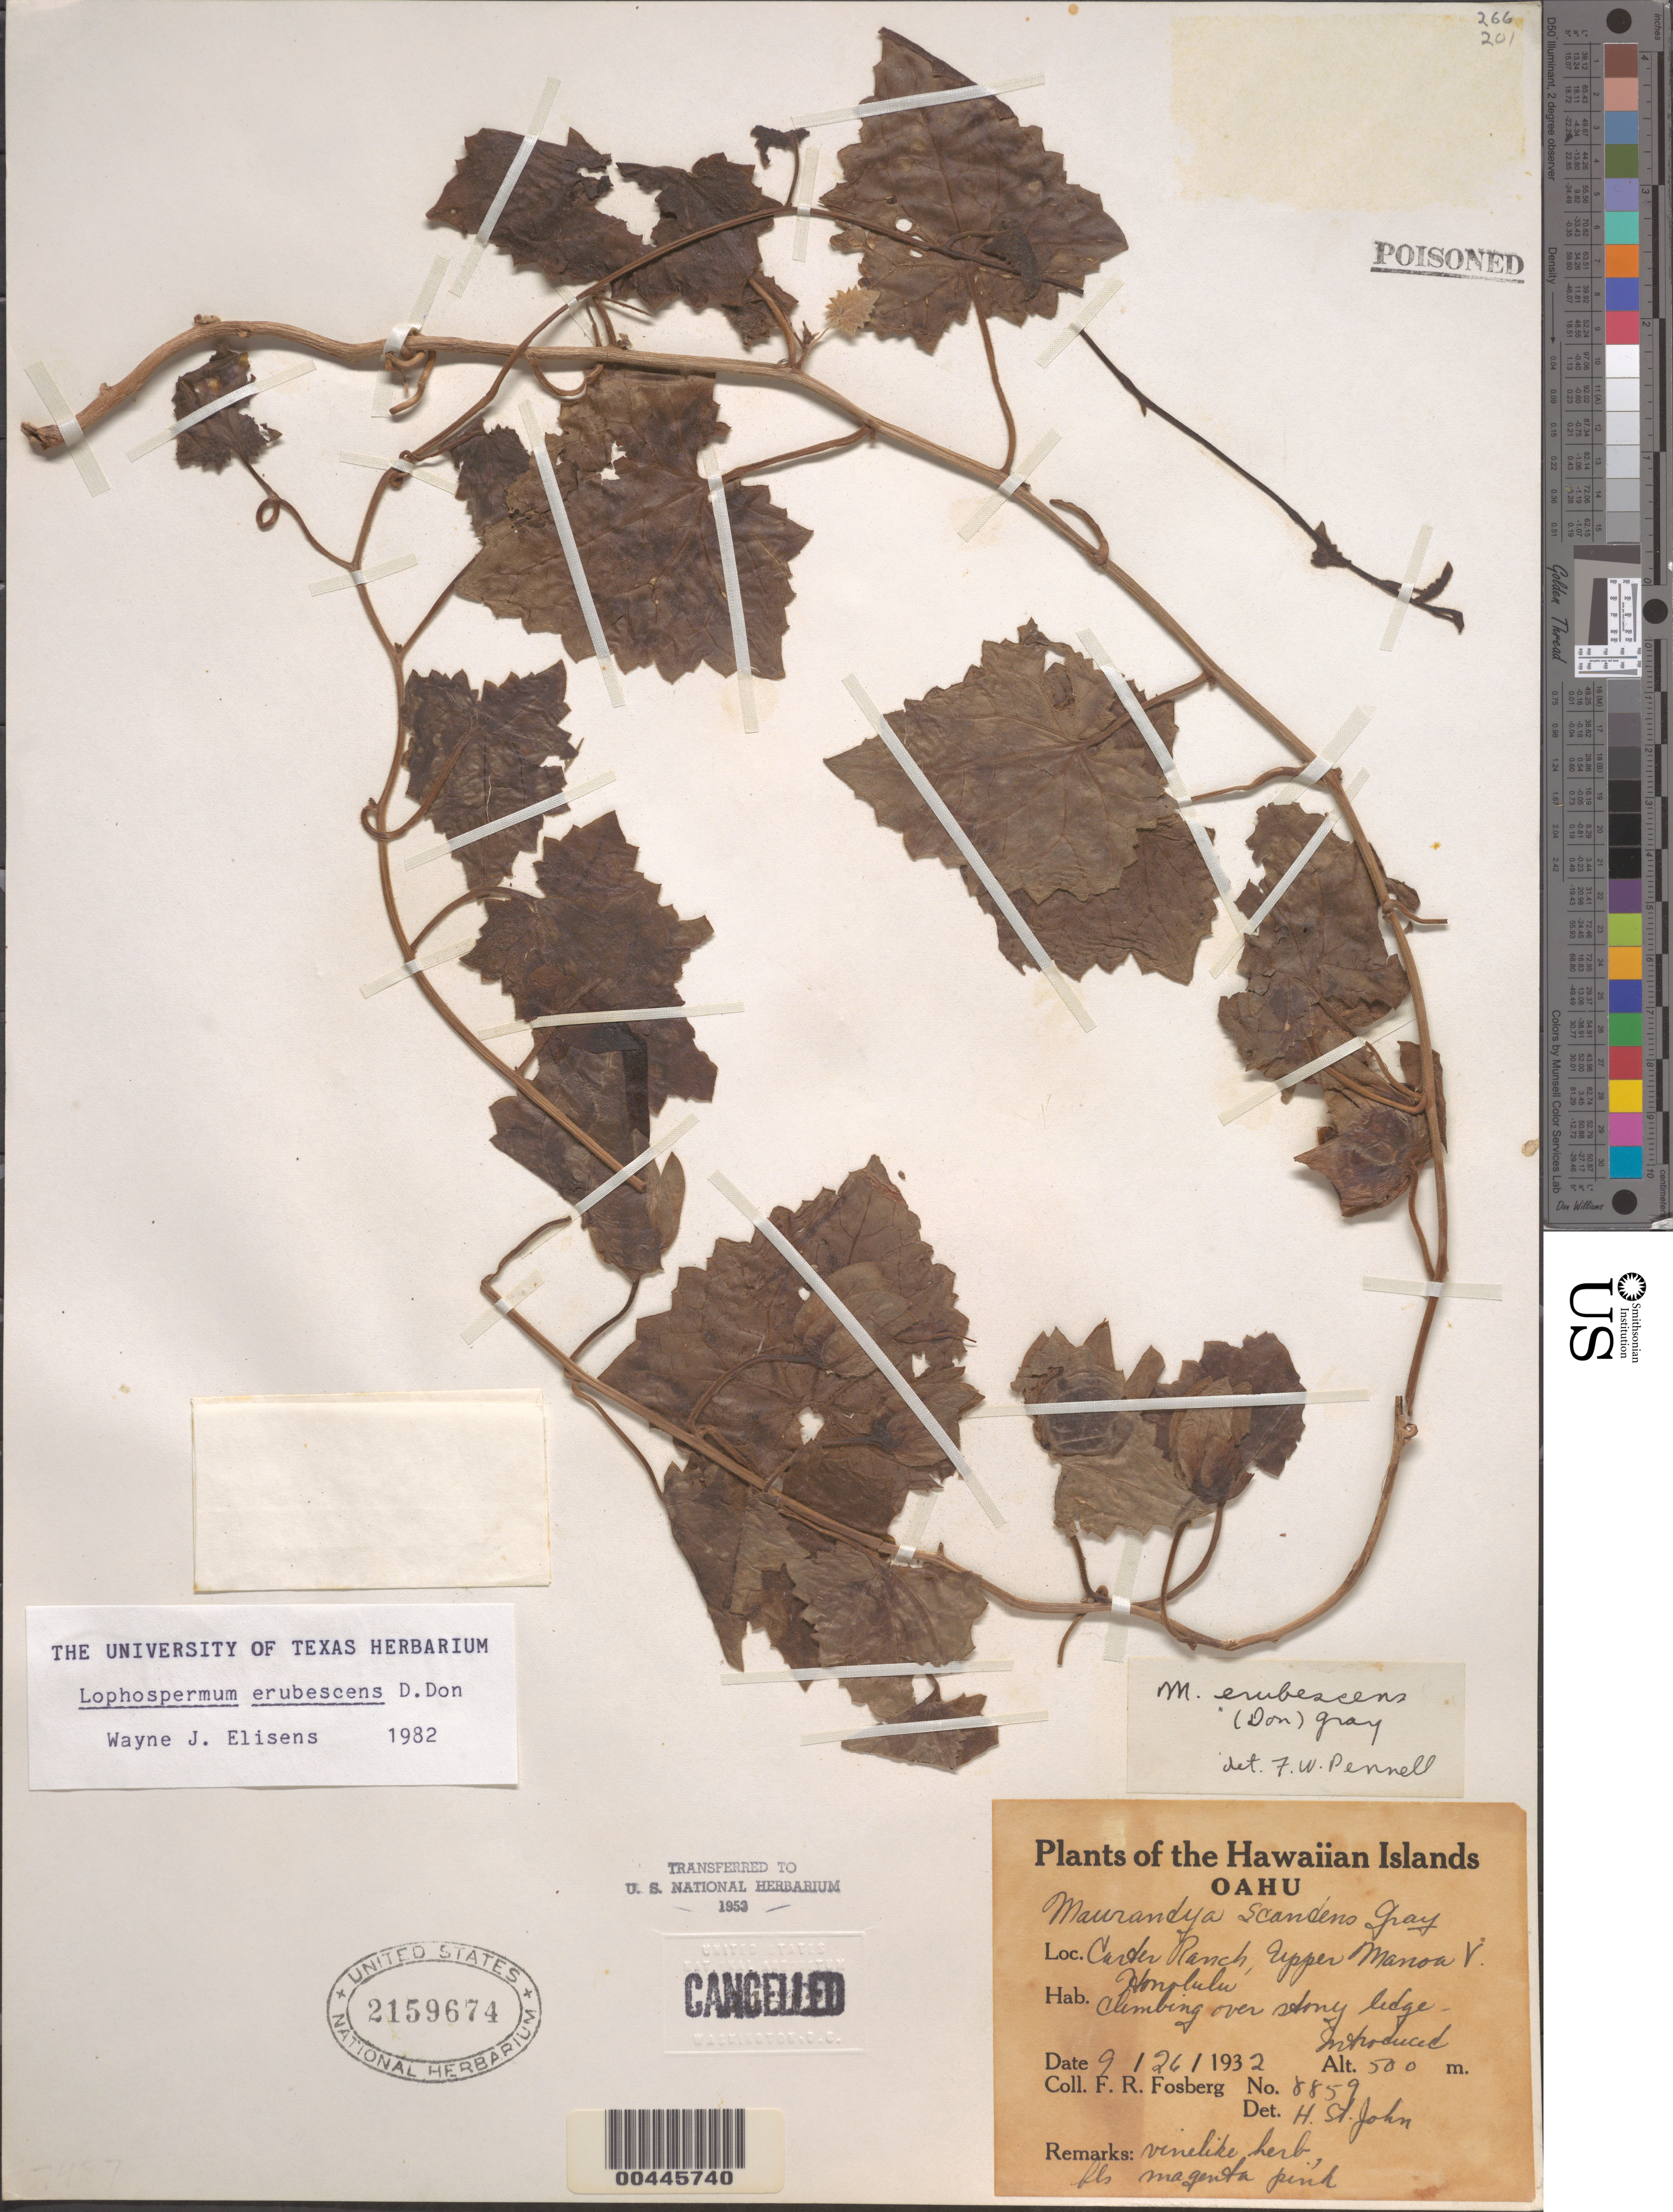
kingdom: Plantae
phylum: Tracheophyta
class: Magnoliopsida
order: Lamiales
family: Plantaginaceae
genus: Lophospermum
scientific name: Lophospermum erubescens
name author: D. Don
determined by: Elisens, W. J.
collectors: F. R. Fosberg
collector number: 8859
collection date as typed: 26 Sep 1932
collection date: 1932-09-26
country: United States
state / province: Hawaii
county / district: Honolulu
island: Oahu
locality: Carter Ranch, Upper Manoa Valley, Honolulu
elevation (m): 500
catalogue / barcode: US 2159674